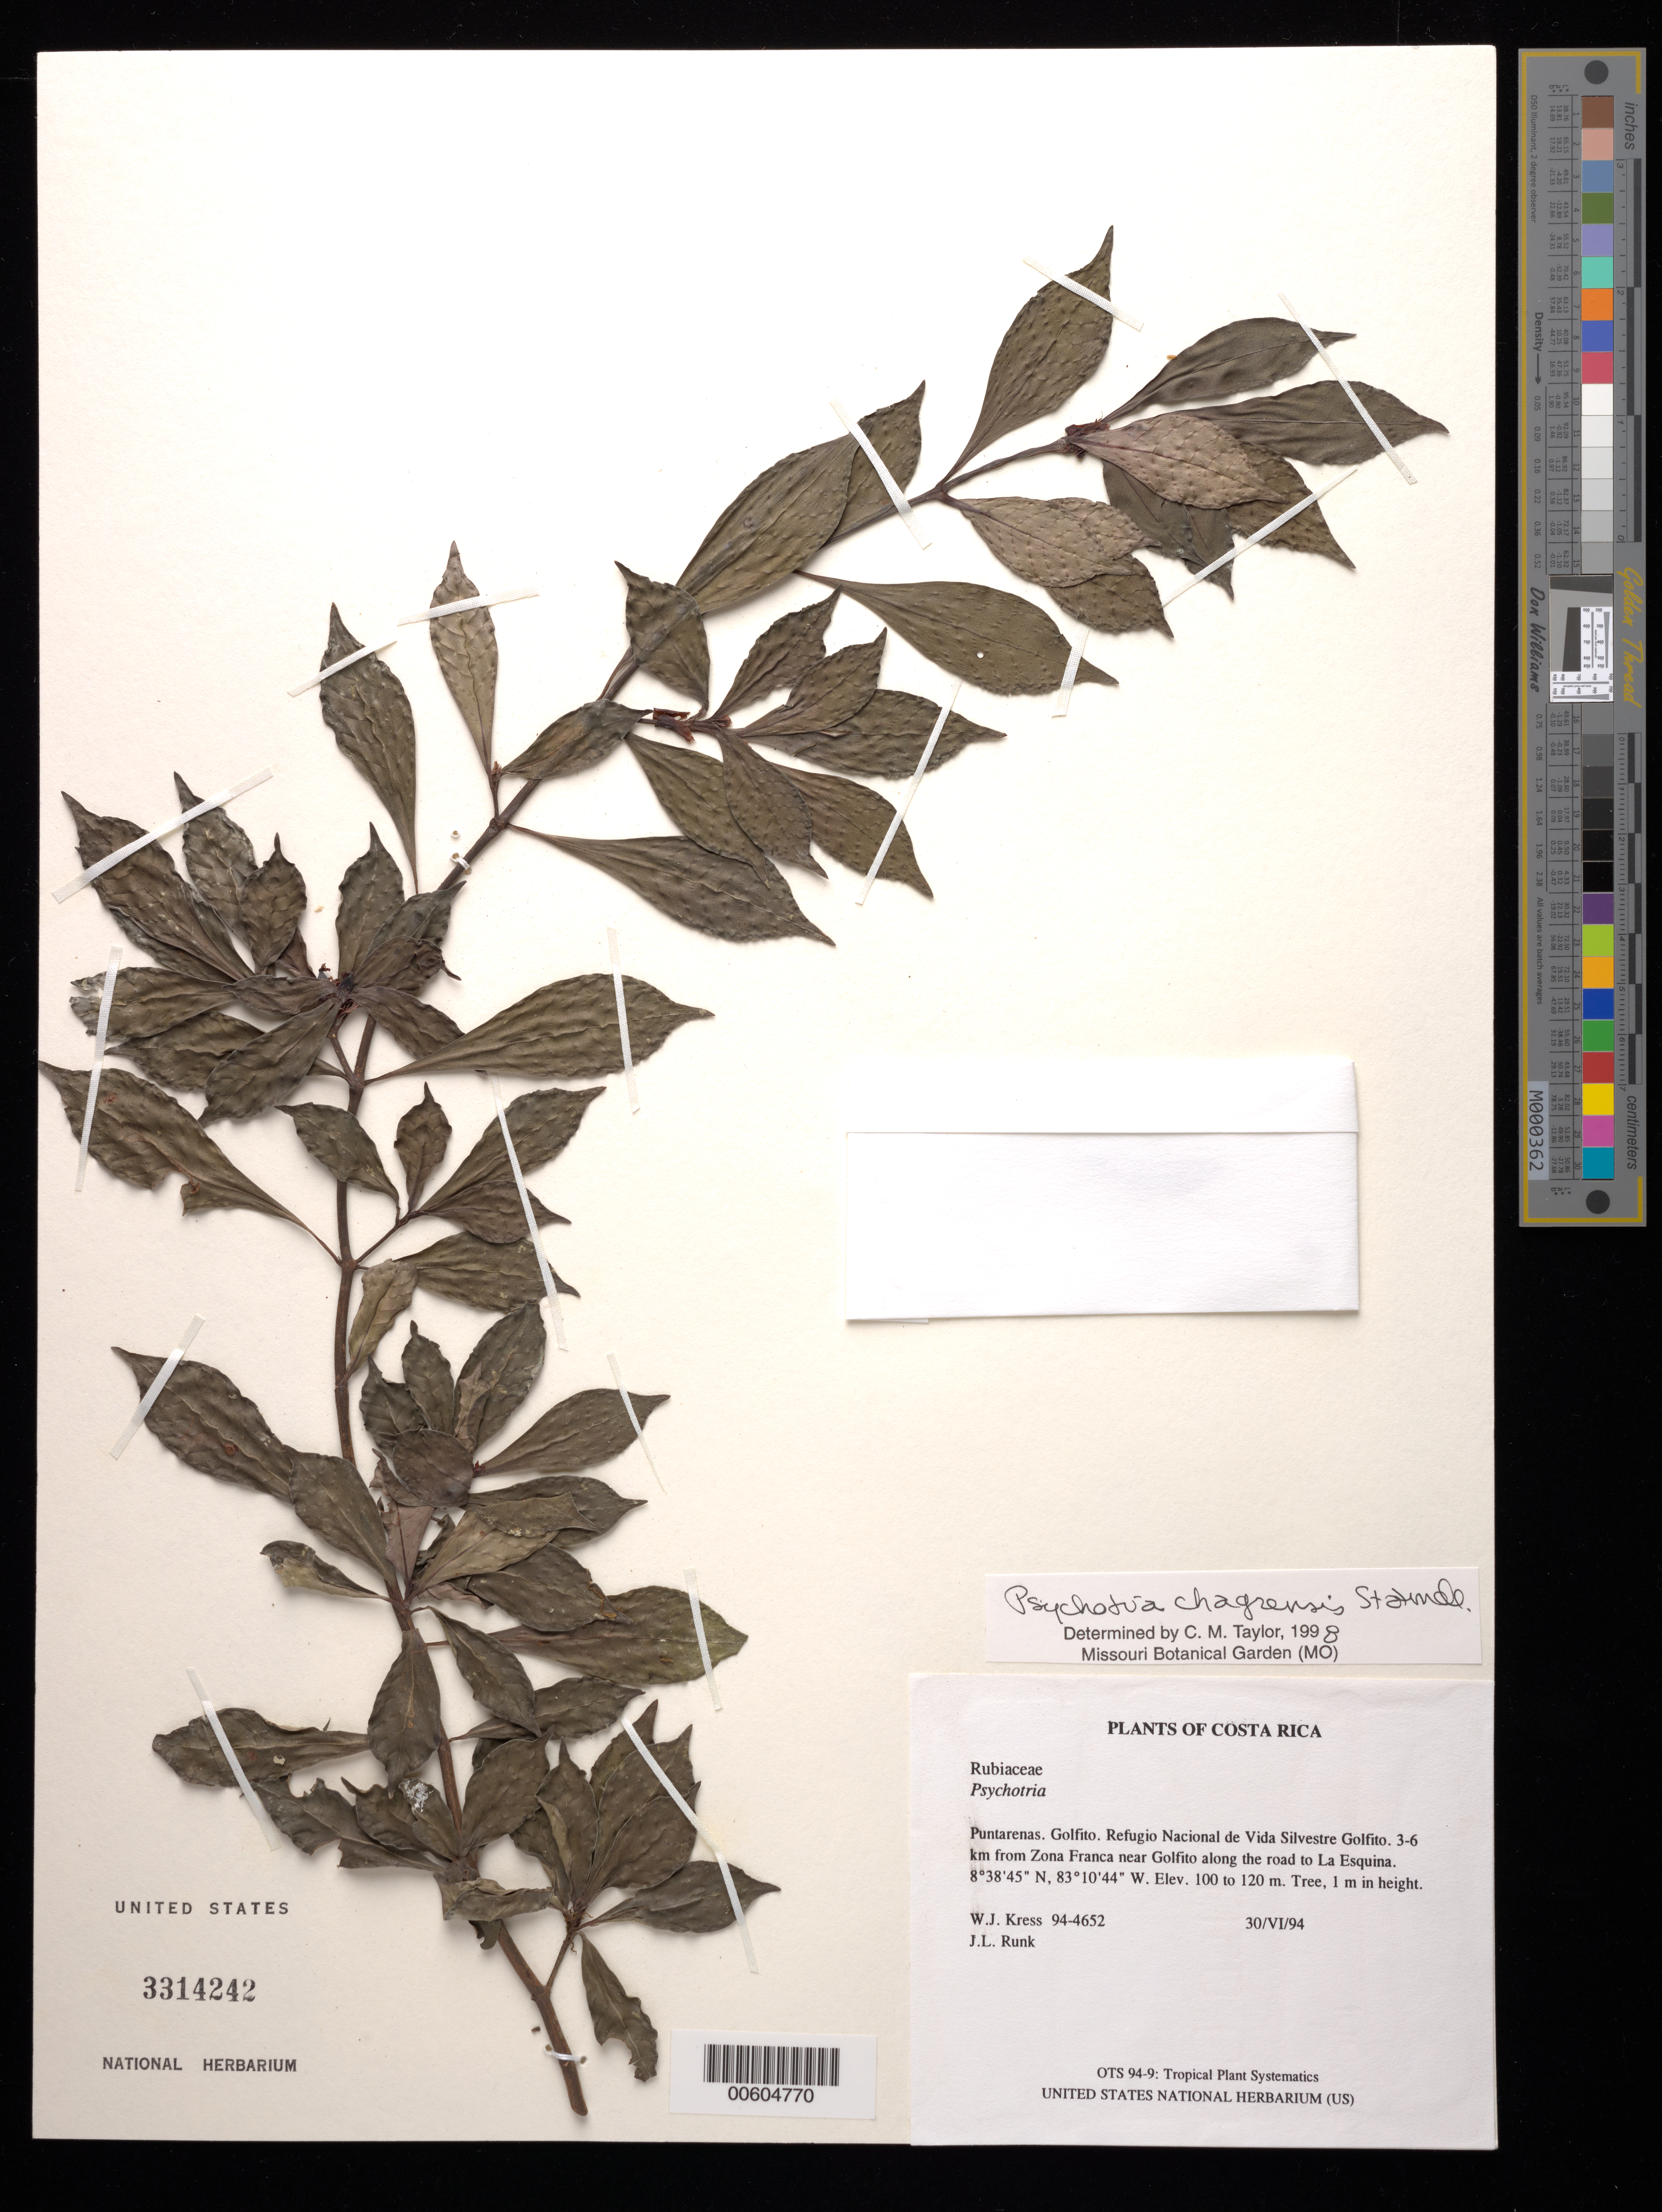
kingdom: Plantae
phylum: Tracheophyta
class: Magnoliopsida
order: Gentianales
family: Rubiaceae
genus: Psychotria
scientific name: Psychotria chagrensis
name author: Standl.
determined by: Taylor, Charlotte M.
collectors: W. J. Kress & Runk, J. L.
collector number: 94-4652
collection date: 1994-06-30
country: Costa Rica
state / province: Puntarenas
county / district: Golfito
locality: Refugio Nacional de Vida Silvestre Golfito. 3-6 km from Zona Franca near Golfito along the road to La Esquina.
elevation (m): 100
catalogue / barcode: US 3314242